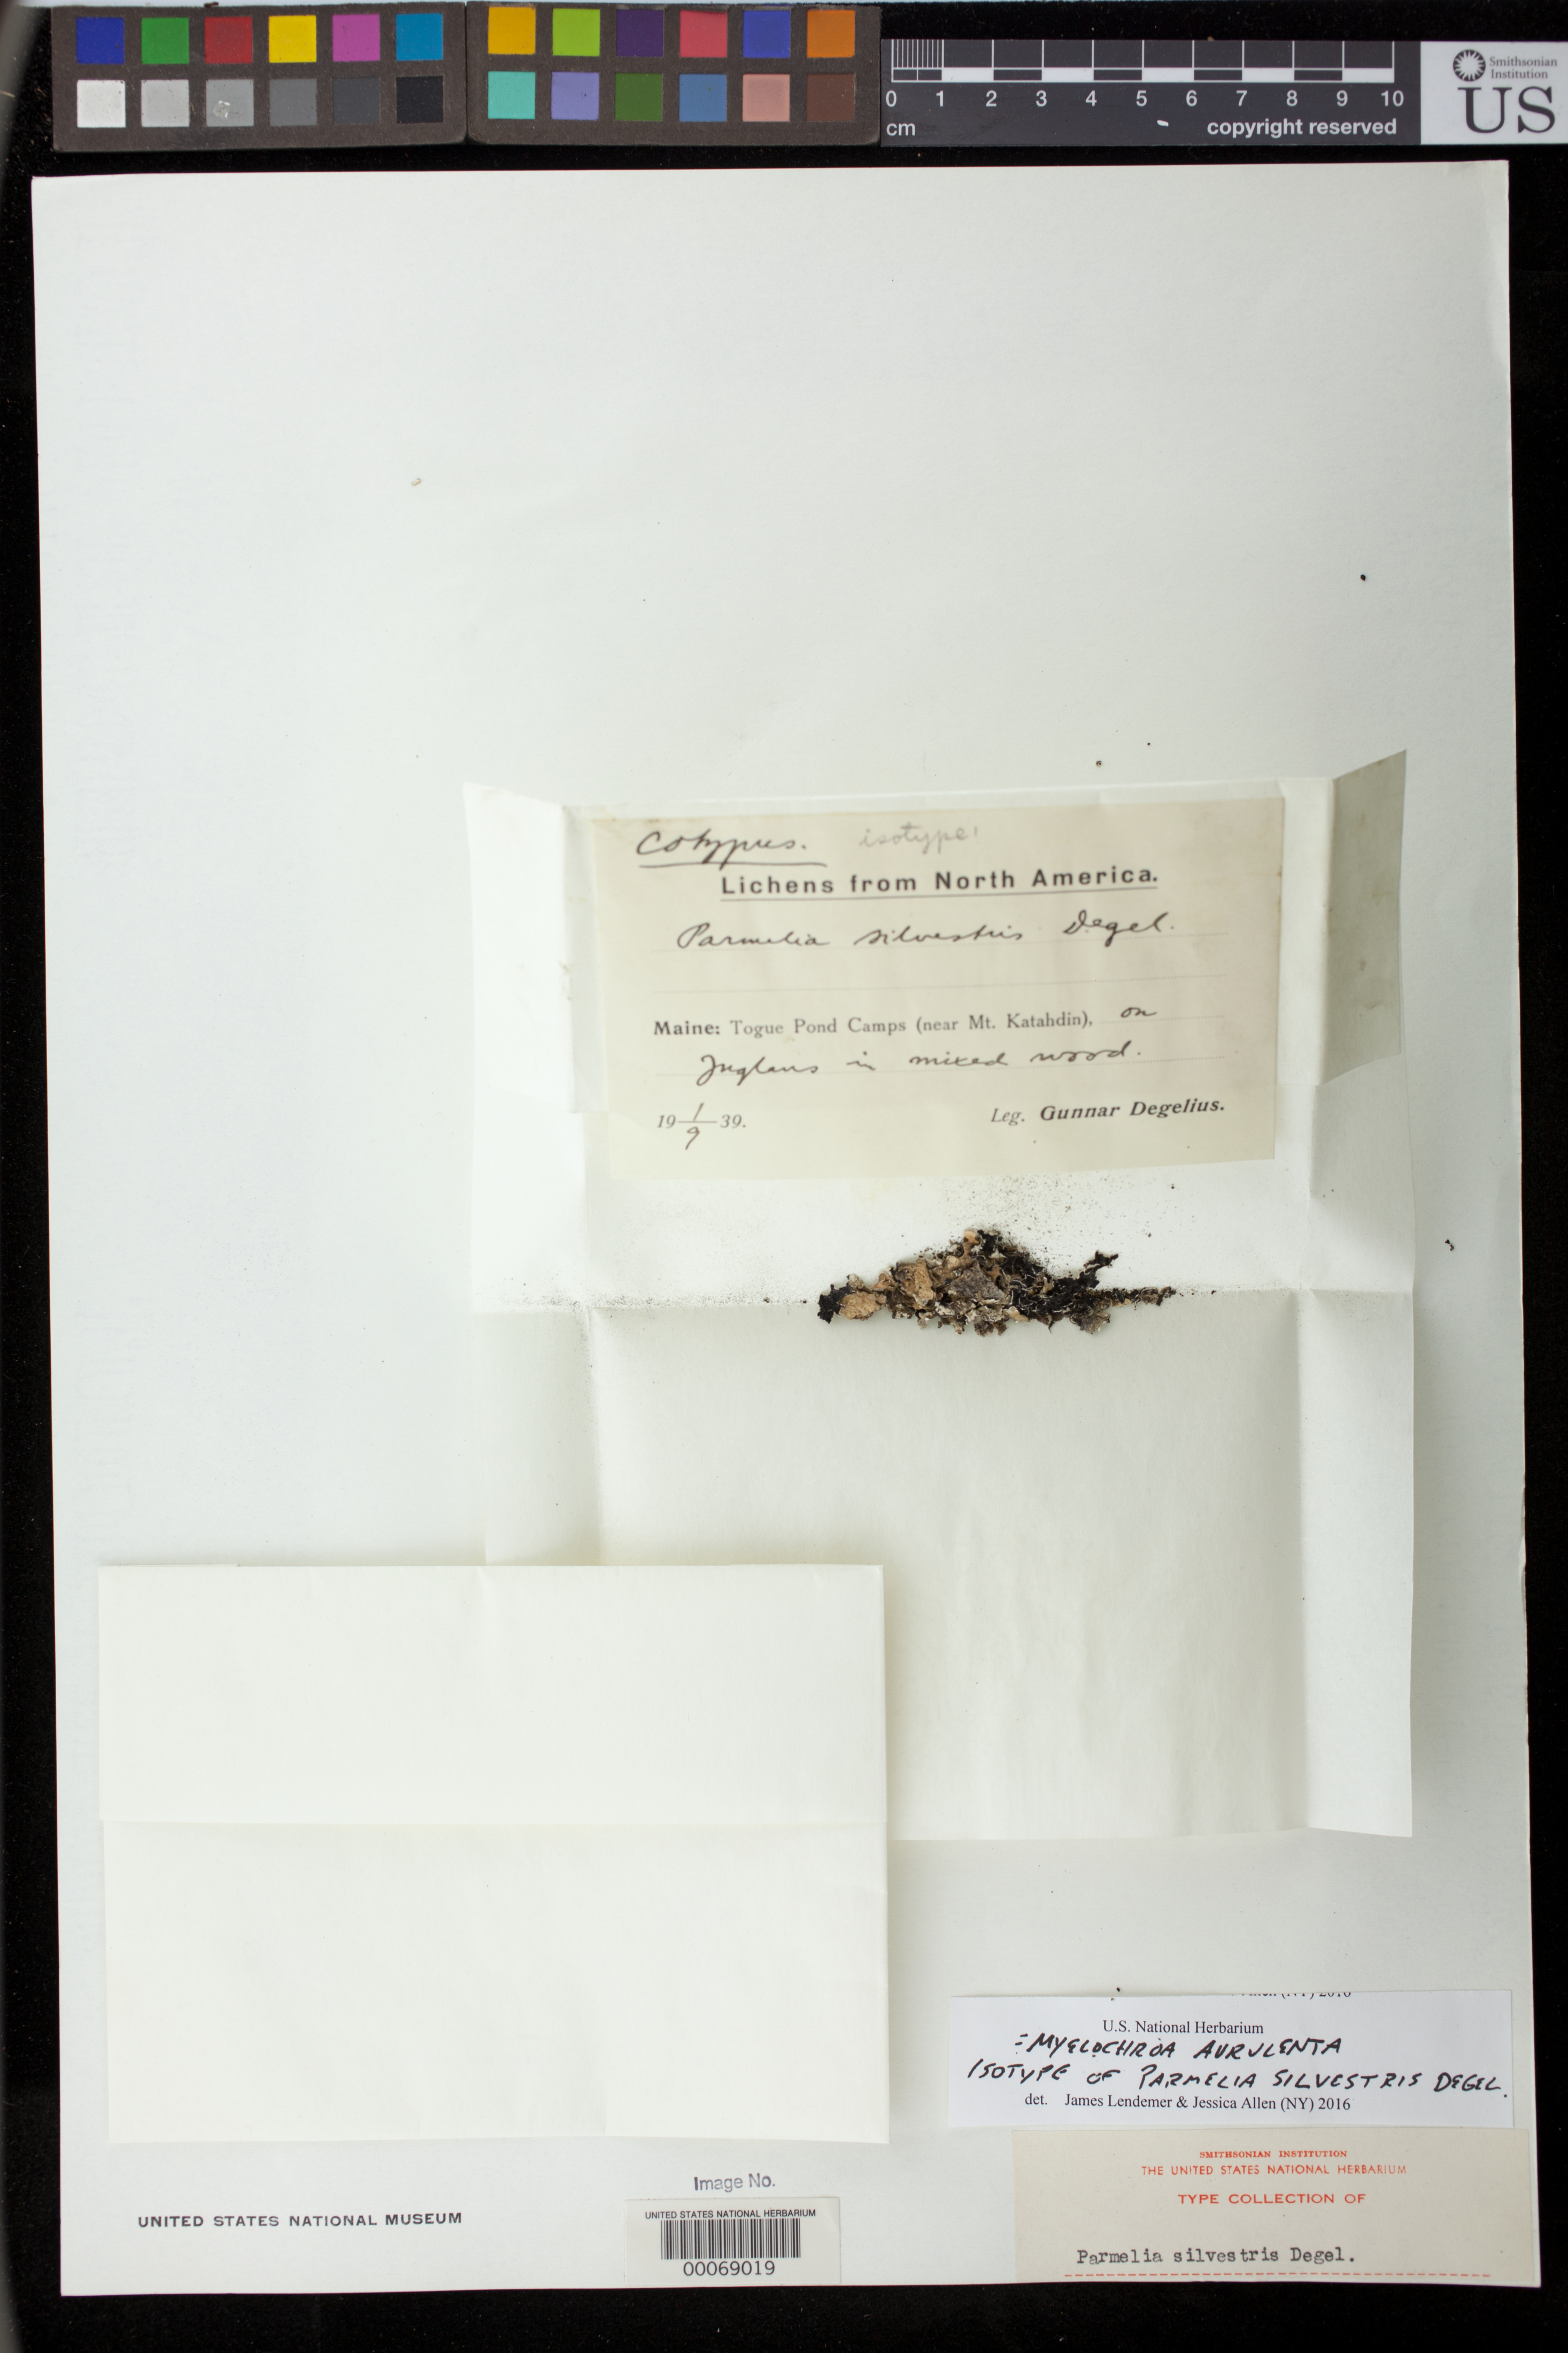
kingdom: Fungi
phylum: Ascomycota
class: Lecanoromycetes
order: Lecanorales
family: Parmeliaceae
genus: Parmelia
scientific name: Parmelia silvestris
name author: Degel.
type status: Type Collection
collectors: G. B. F. Degelius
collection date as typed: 01 Sep 1939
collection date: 1939-09-01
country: United States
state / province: Maine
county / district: Piscataquis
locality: Togue Pond, near Mt. Katahdin.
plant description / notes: Specimen originally annotated as "cotypus", recorded as isolectotype (without any citation); annotated by Lendemer & Allen (2016) as "isotype"